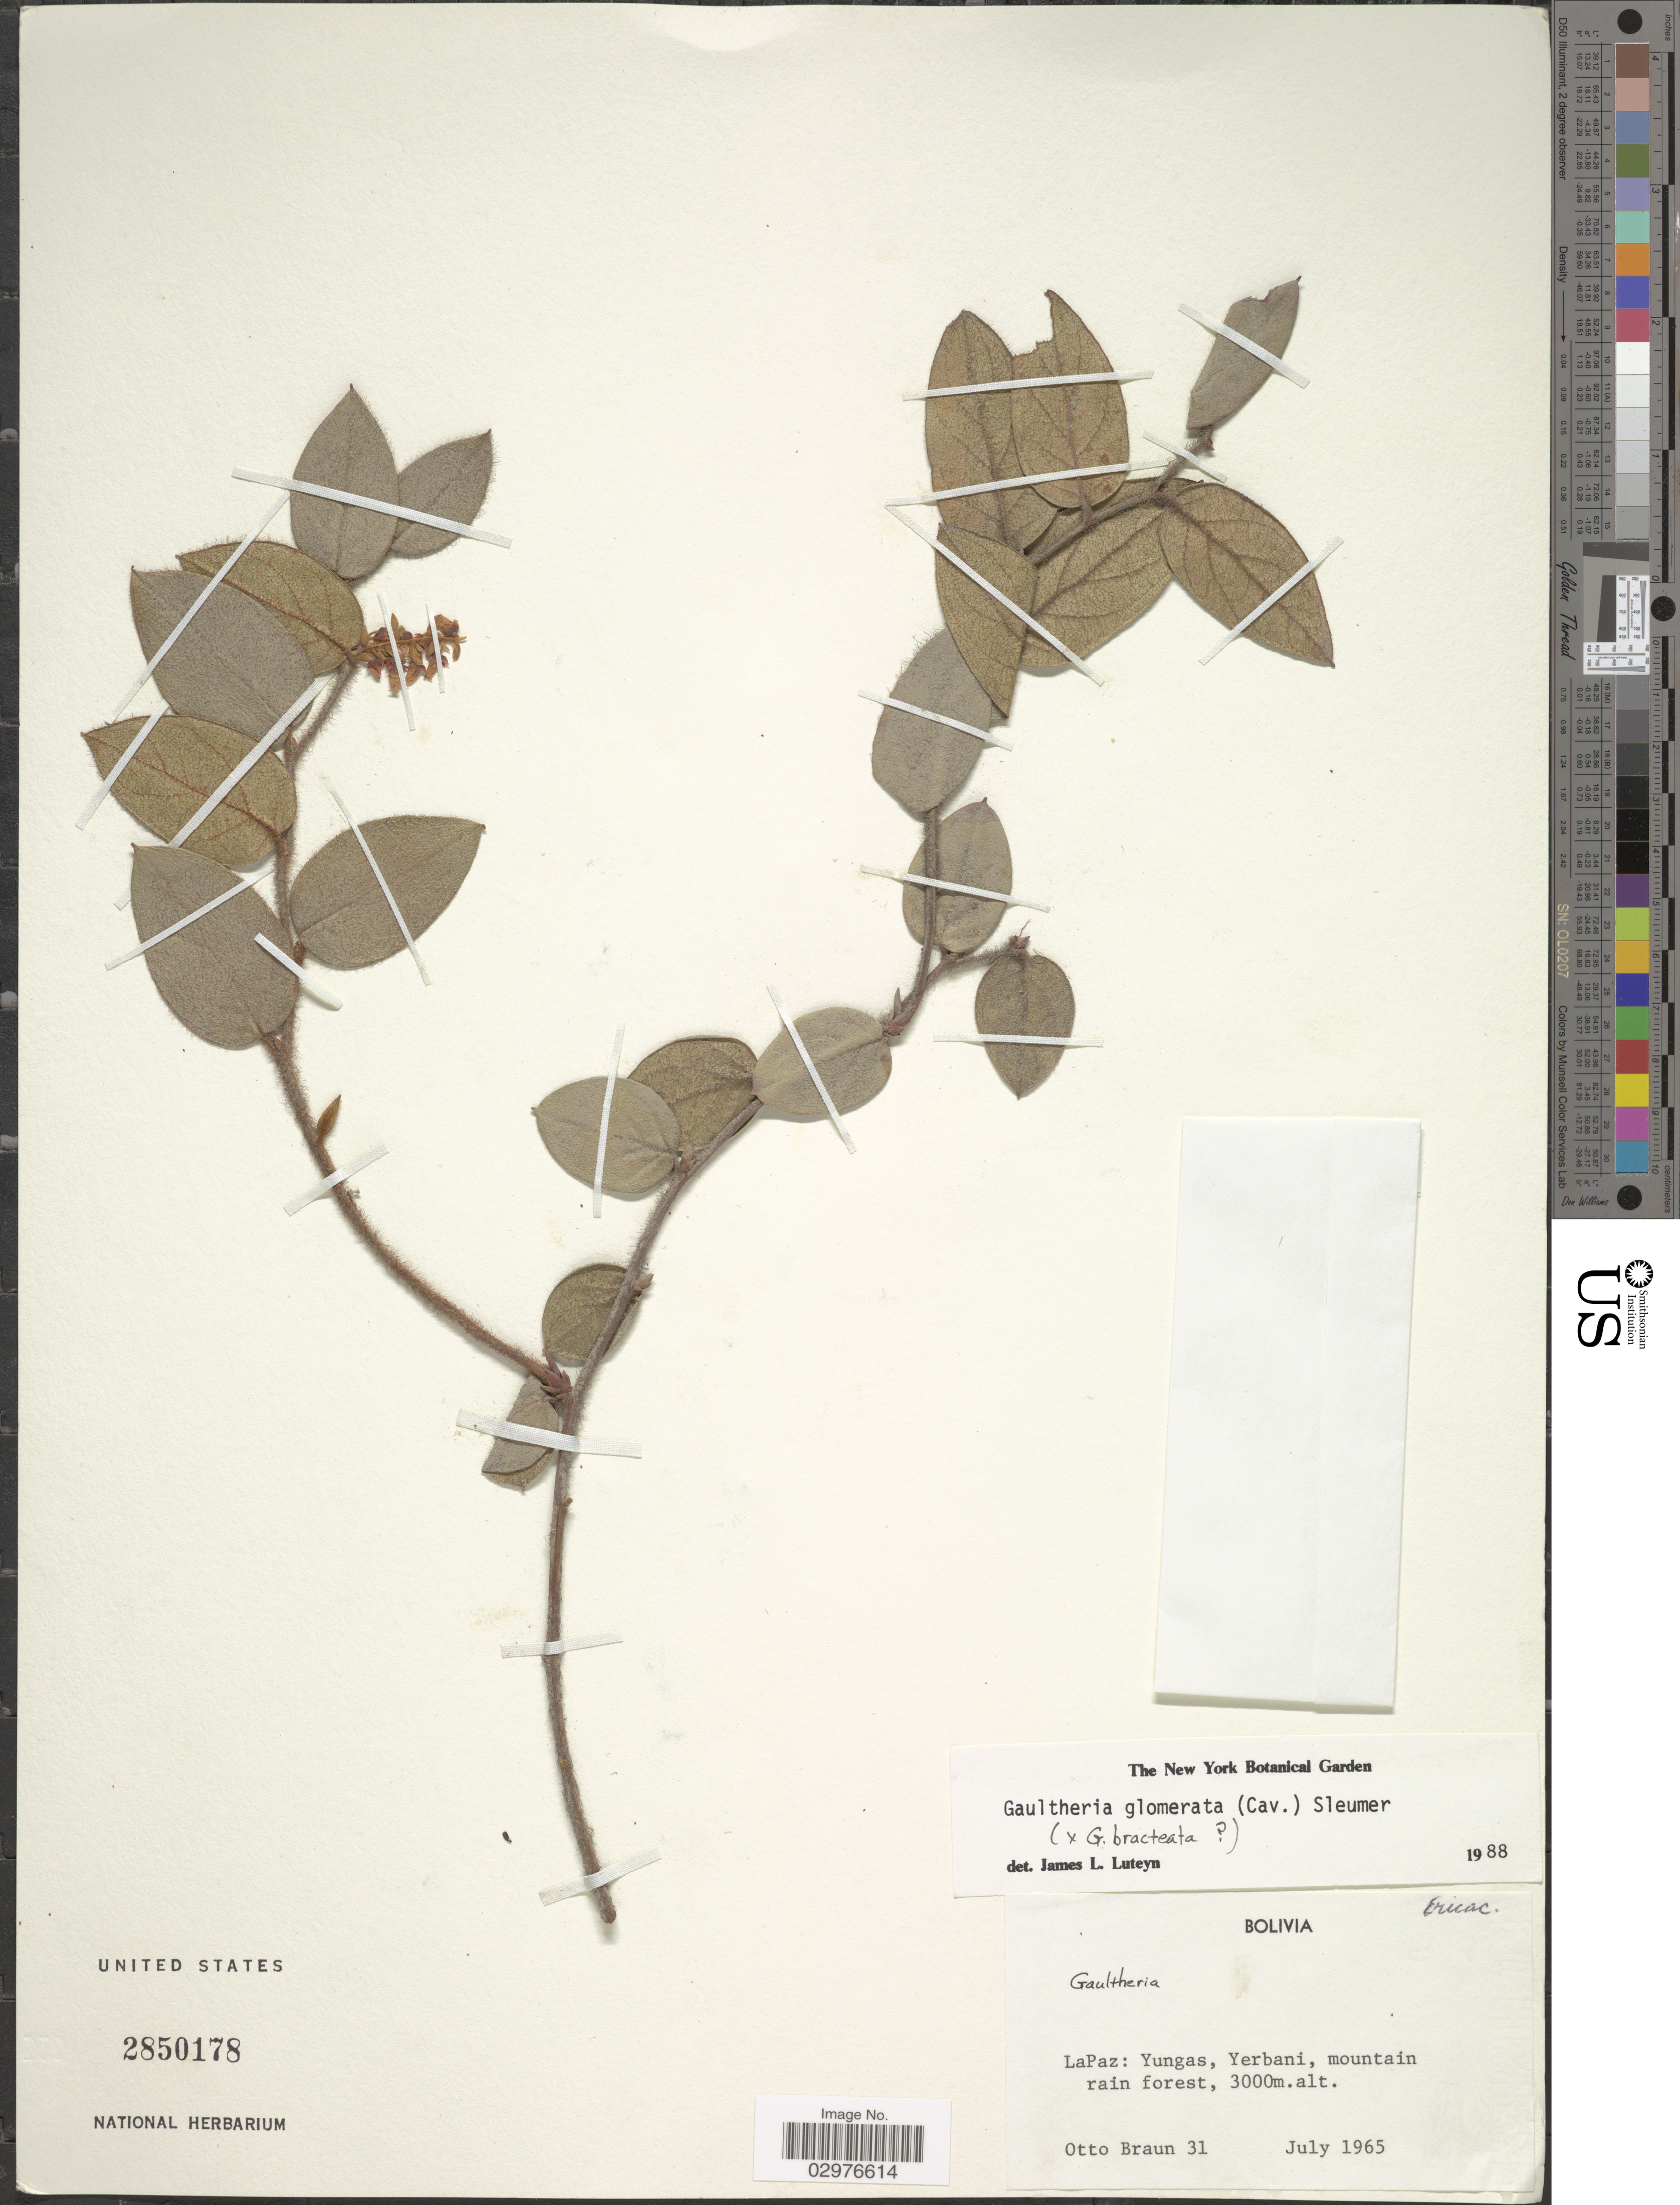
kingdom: Plantae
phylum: Tracheophyta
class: Magnoliopsida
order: Ericales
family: Ericaceae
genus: Gaultheria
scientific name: Gaultheria glomerata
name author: (Cav.) Sleumer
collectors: O. Braun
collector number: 31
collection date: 1965-07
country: Bolivia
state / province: La Paz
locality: Yungas, Yerbani.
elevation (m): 3000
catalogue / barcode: US 2850178